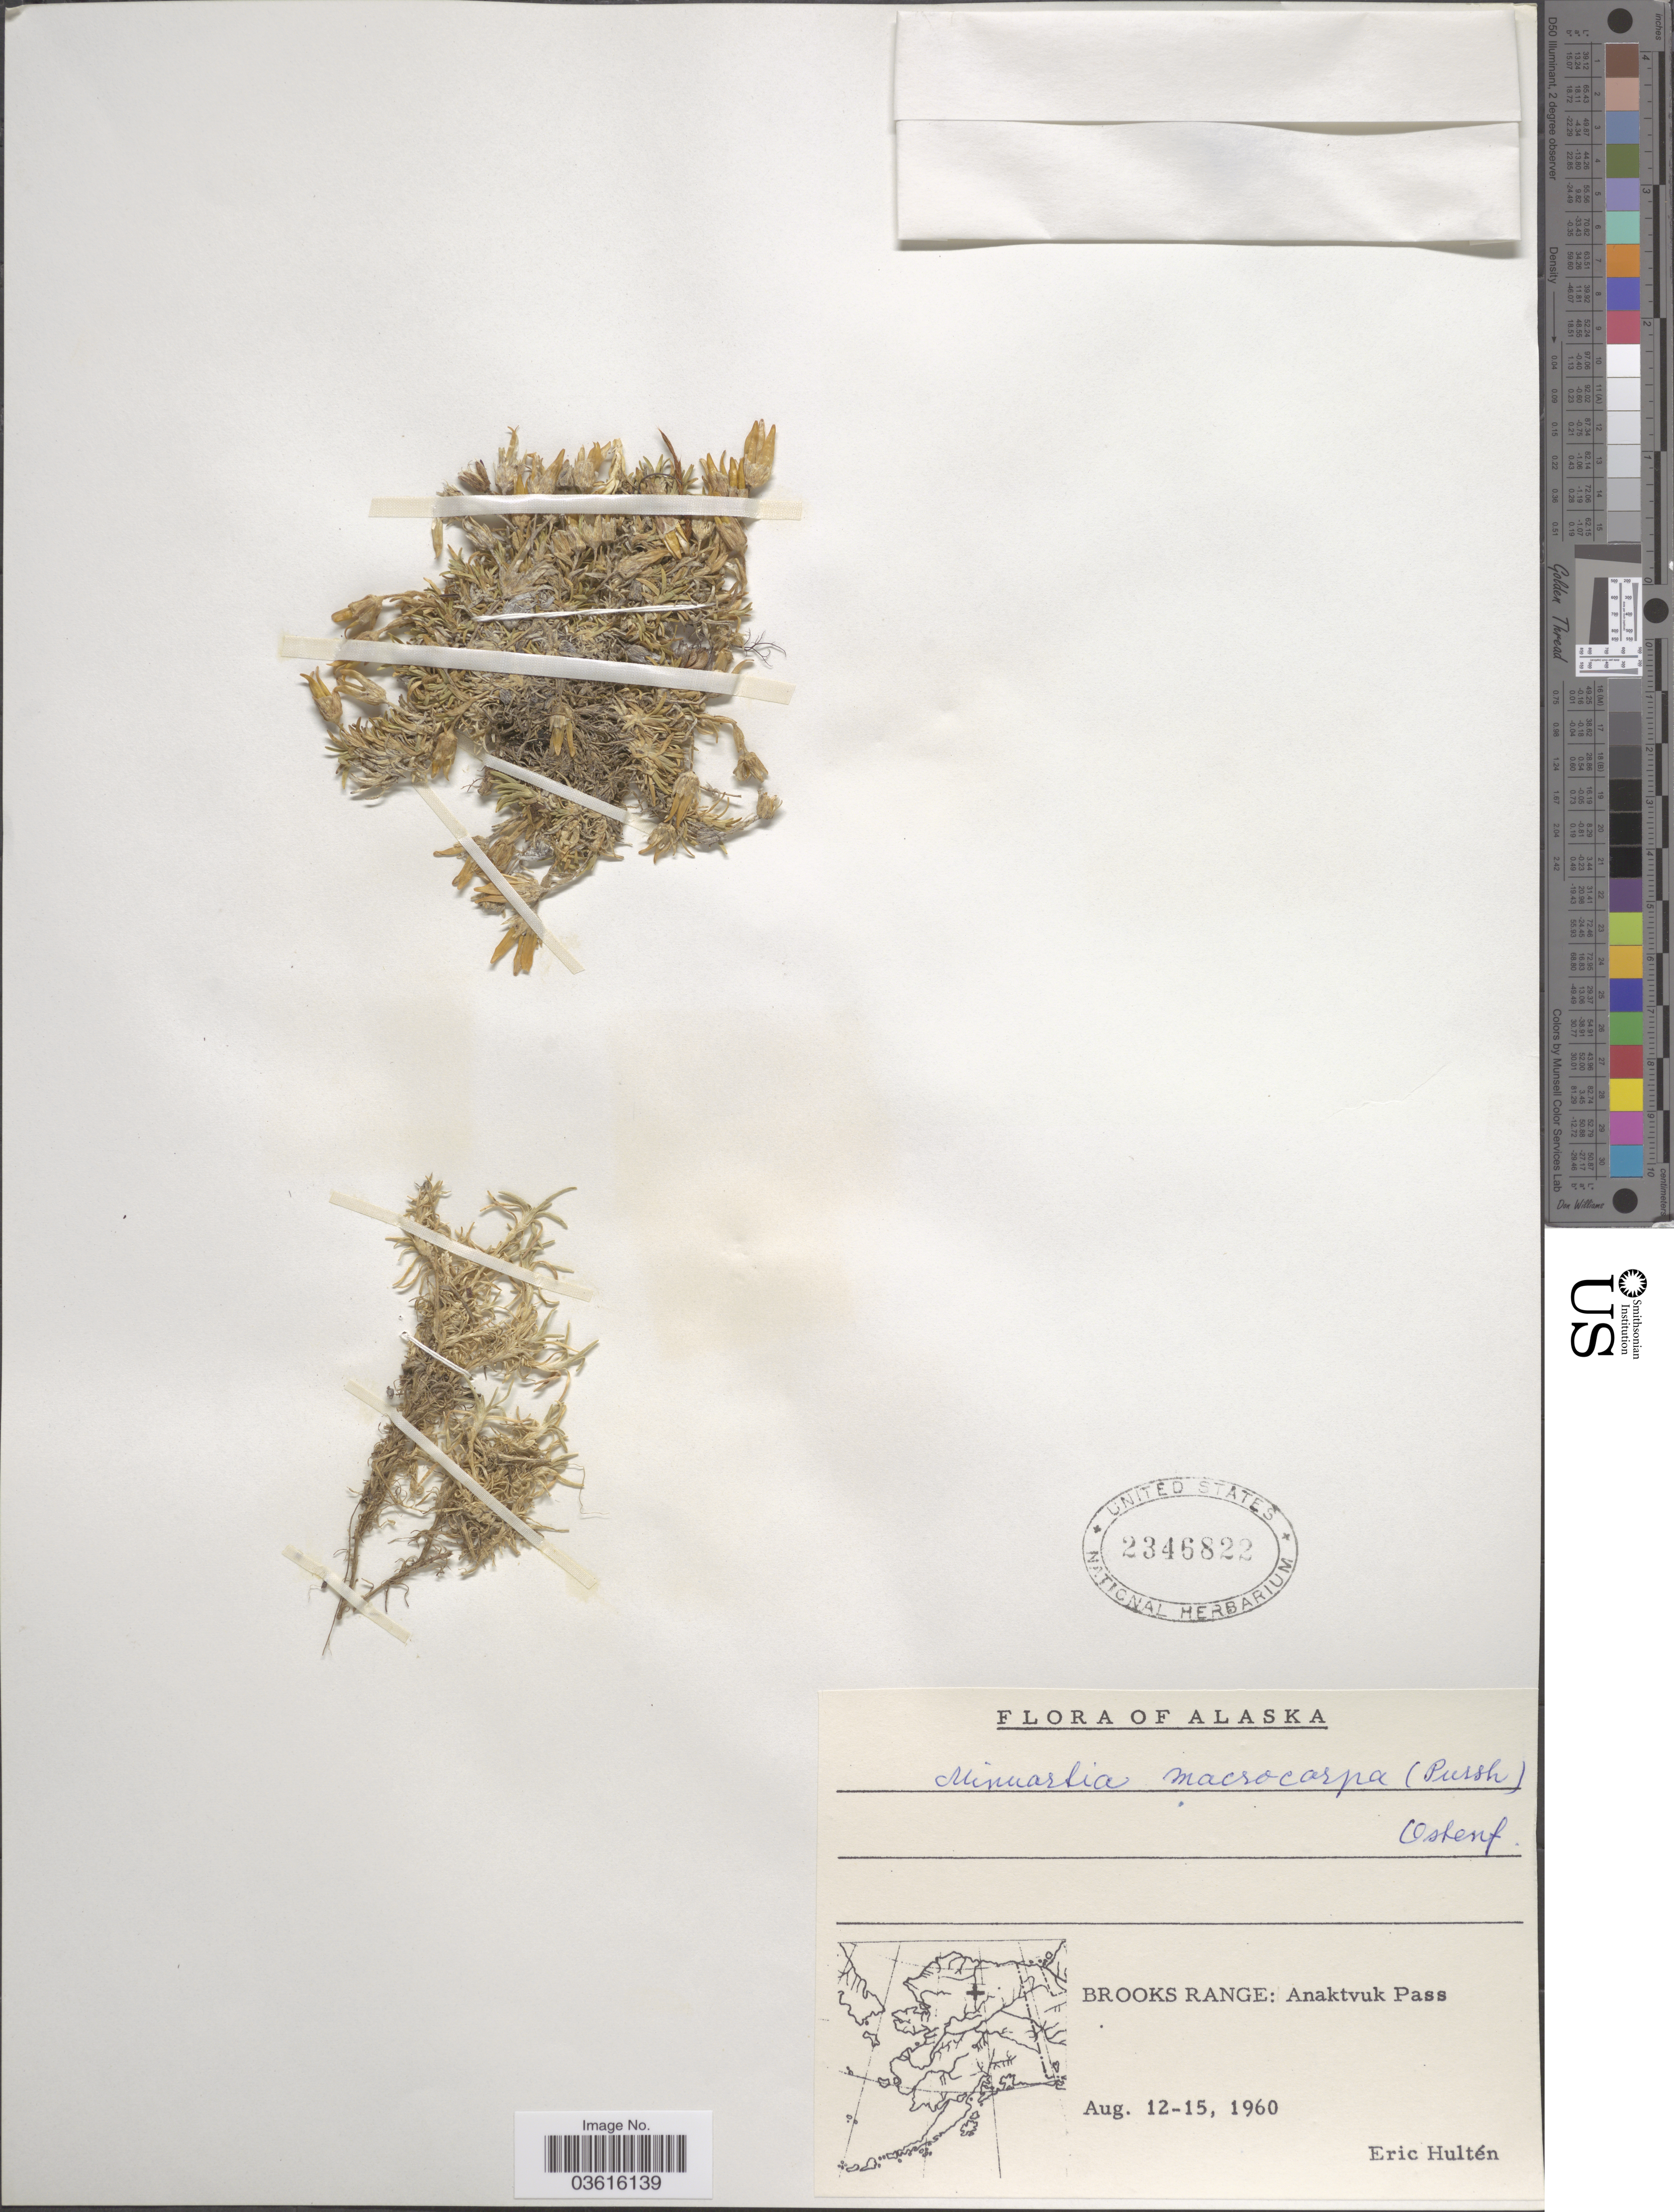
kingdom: Plantae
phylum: Tracheophyta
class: Magnoliopsida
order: Caryophyllales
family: Caryophyllaceae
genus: Pseudocherleria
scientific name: Pseudocherleria macrocarpa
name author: (Pursh) Dillenb. & Kadereit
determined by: U.S. National Herbarium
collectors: E. G. Hultén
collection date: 1960-08-12/1960-08-15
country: United States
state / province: Alaska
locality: Brooks Range: Anaktvuk Pass.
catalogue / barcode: US 2346822